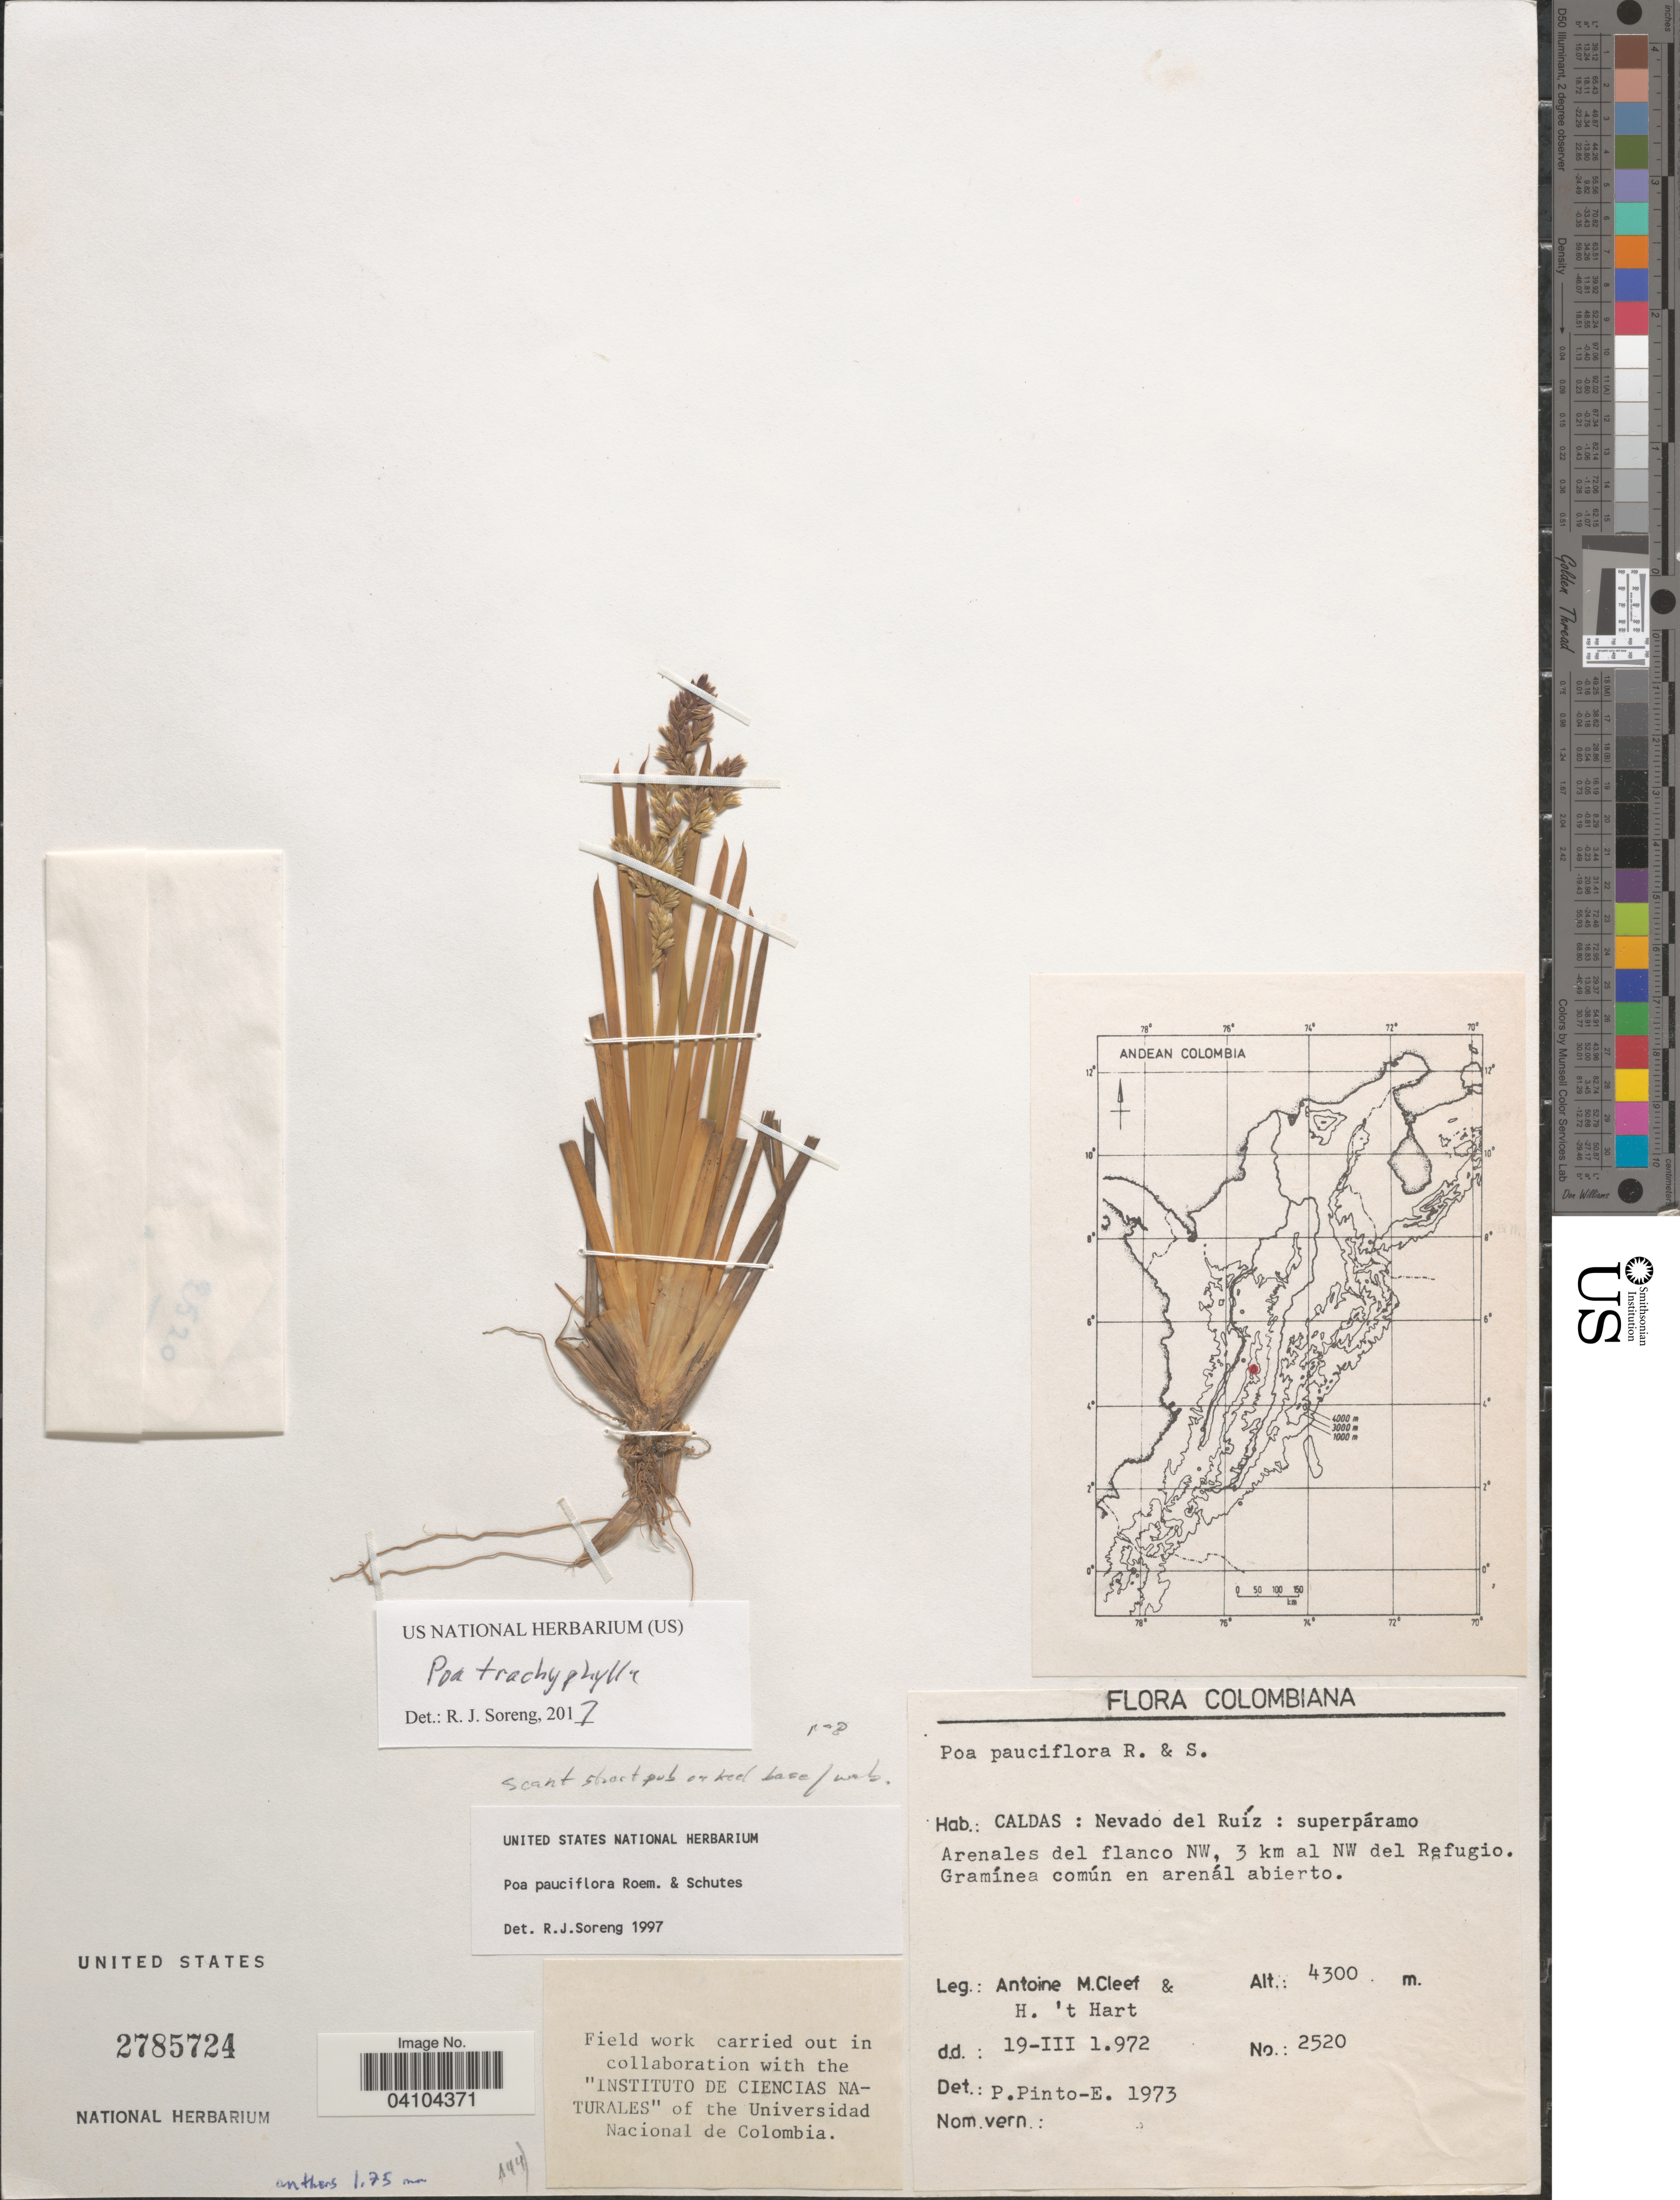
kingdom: Plantae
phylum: Tracheophyta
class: Liliopsida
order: Poales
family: Poaceae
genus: Poa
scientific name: Poa trachyphylla Hack., nom. illeg.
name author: Hack.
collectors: A. M. Cleef & H. T. Hart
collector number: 2520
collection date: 1972-03-19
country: Colombia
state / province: Caldas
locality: Nevado del Ruíz : superpáramo Arenales del flanco NW, 3 km al NW del Refugio.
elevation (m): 4300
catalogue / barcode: US 2785724